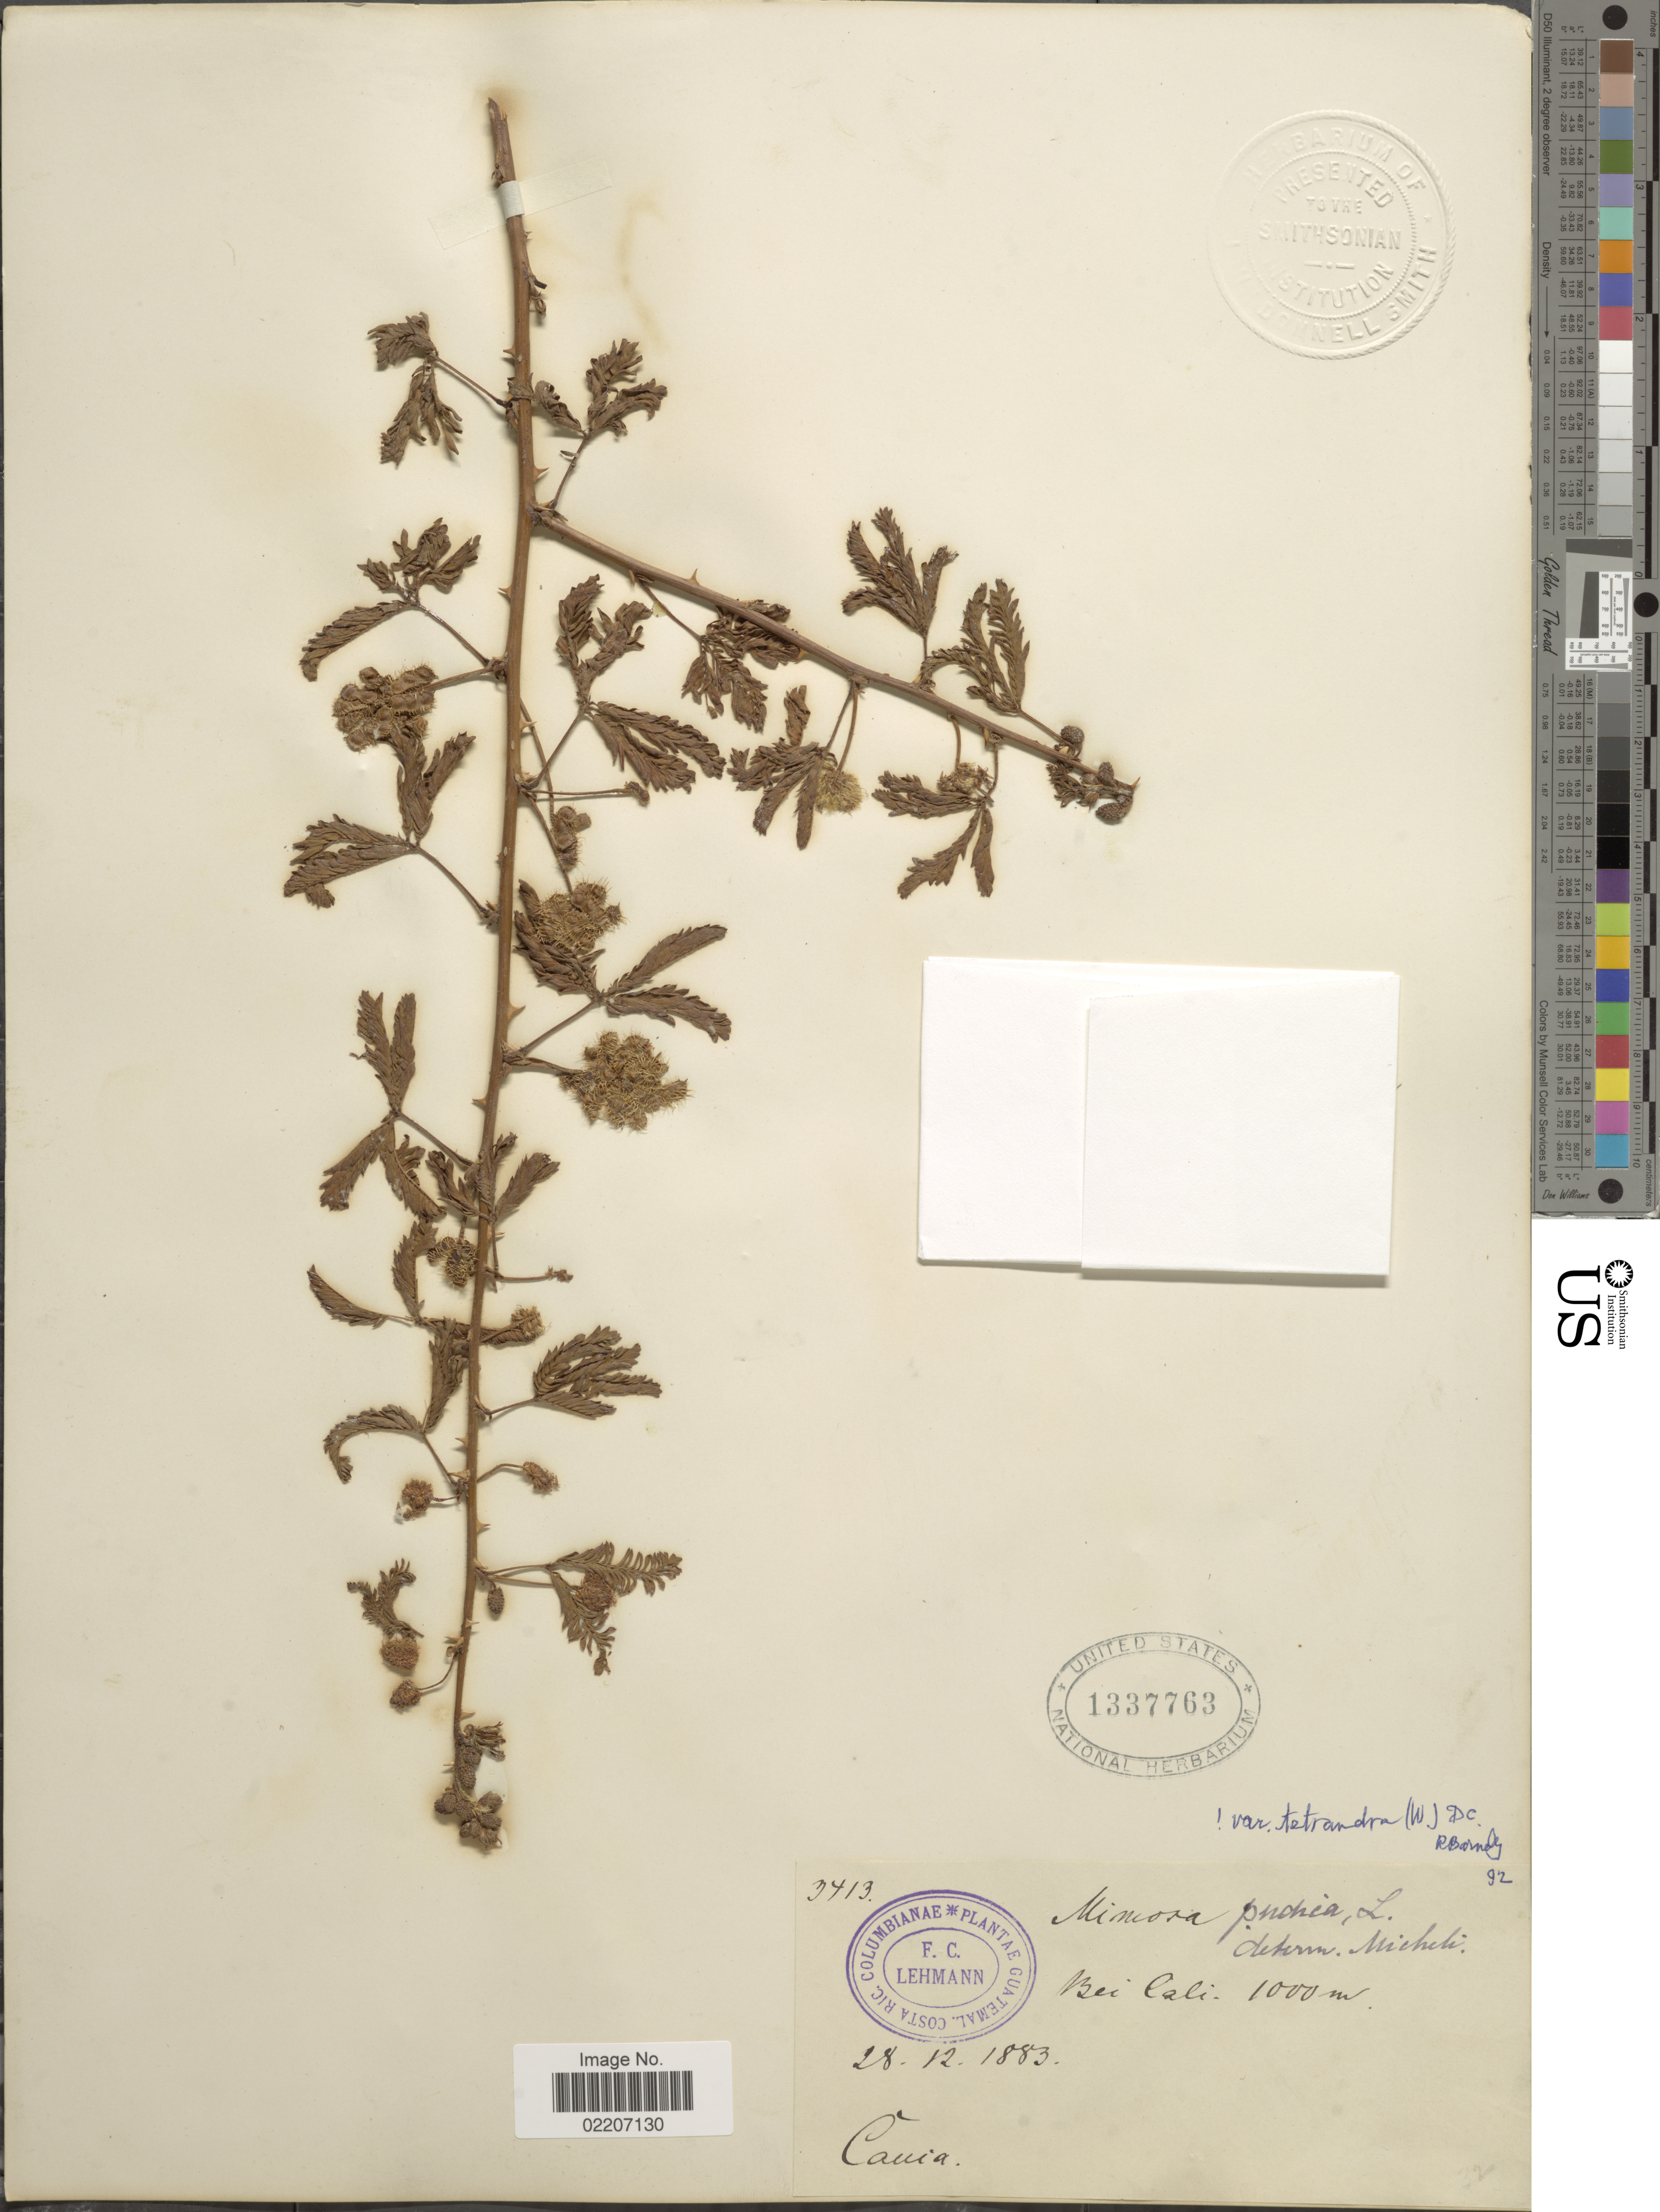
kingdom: Plantae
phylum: Tracheophyta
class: Magnoliopsida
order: Fabales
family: Fabaceae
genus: Mimosa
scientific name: Mimosa pudica var. tetrandra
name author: L.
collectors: F. C. Lehmann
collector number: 3413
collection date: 1883-12-28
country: Colombia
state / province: Cauca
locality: Bei Cali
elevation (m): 1000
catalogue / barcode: US 1337763